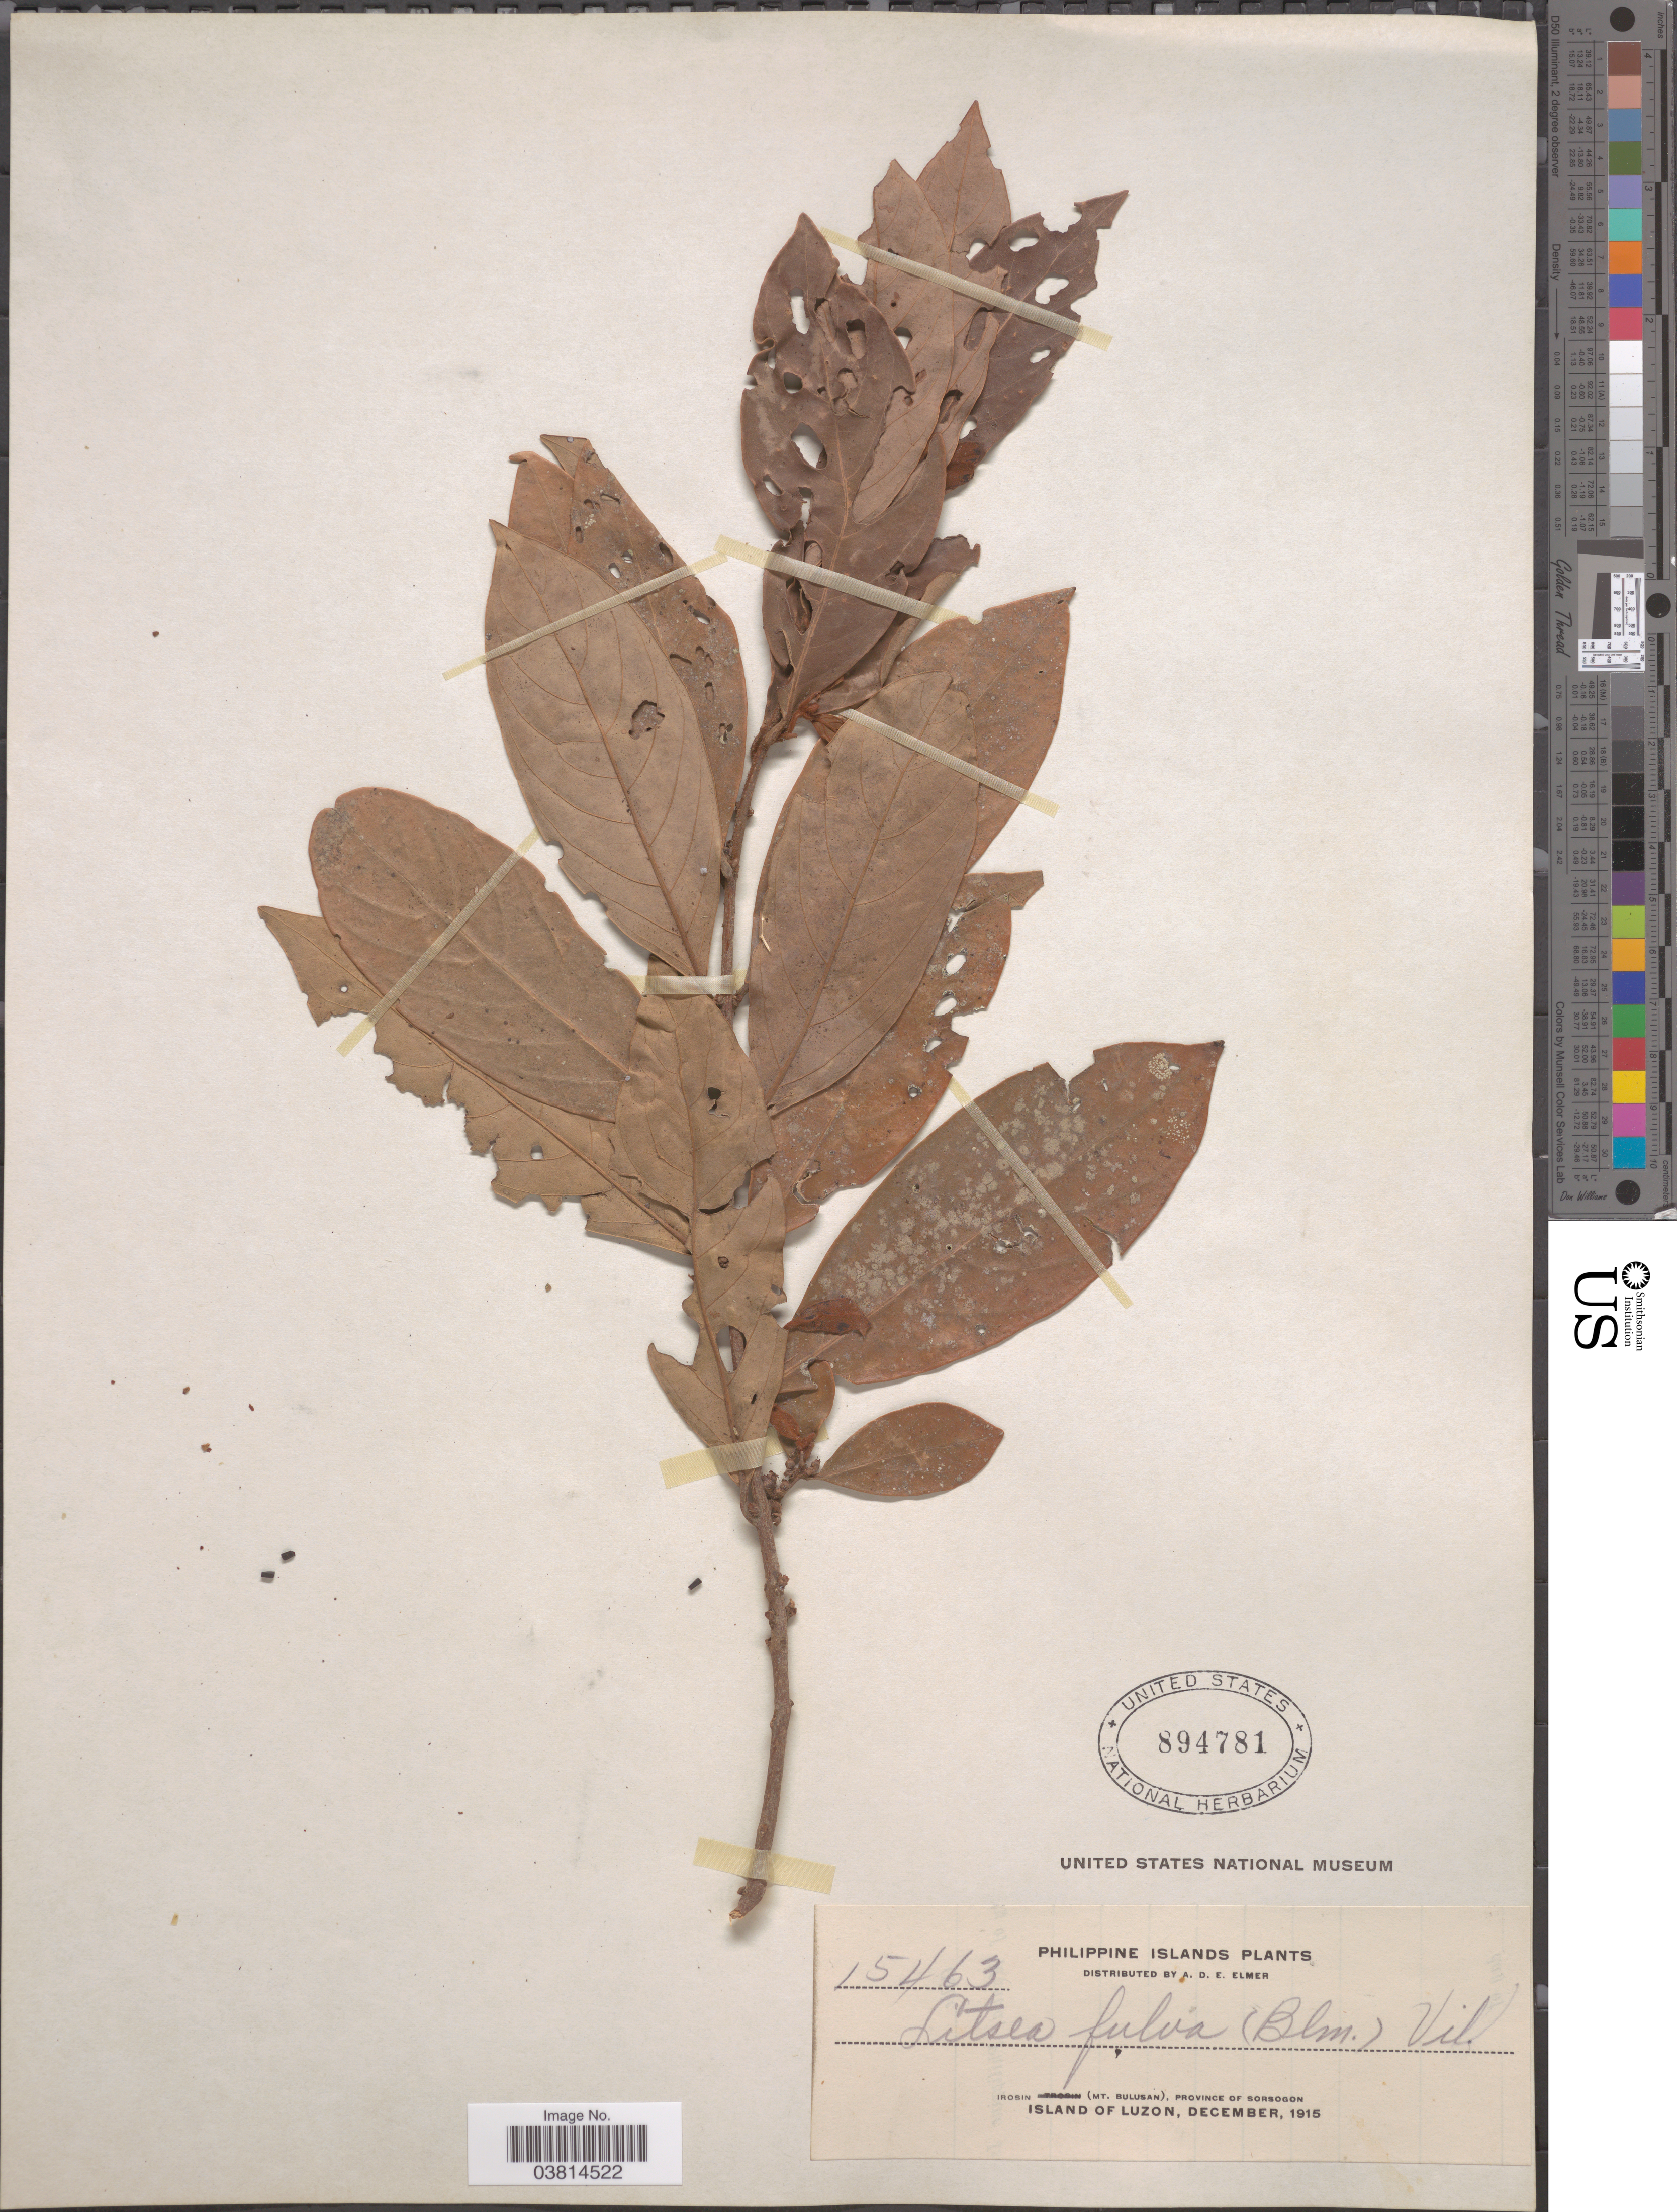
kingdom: Plantae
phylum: Tracheophyta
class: Magnoliopsida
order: Laurales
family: Lauraceae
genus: Litsea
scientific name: Litsea fulva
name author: (Blume) Fern.-Vill.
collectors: A. D. E. Elmer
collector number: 15463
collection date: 1915-12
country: Philippines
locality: Irosin (Mt. Bulusan), Province of Sorsogon. Island of Luzon.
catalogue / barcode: US 894781